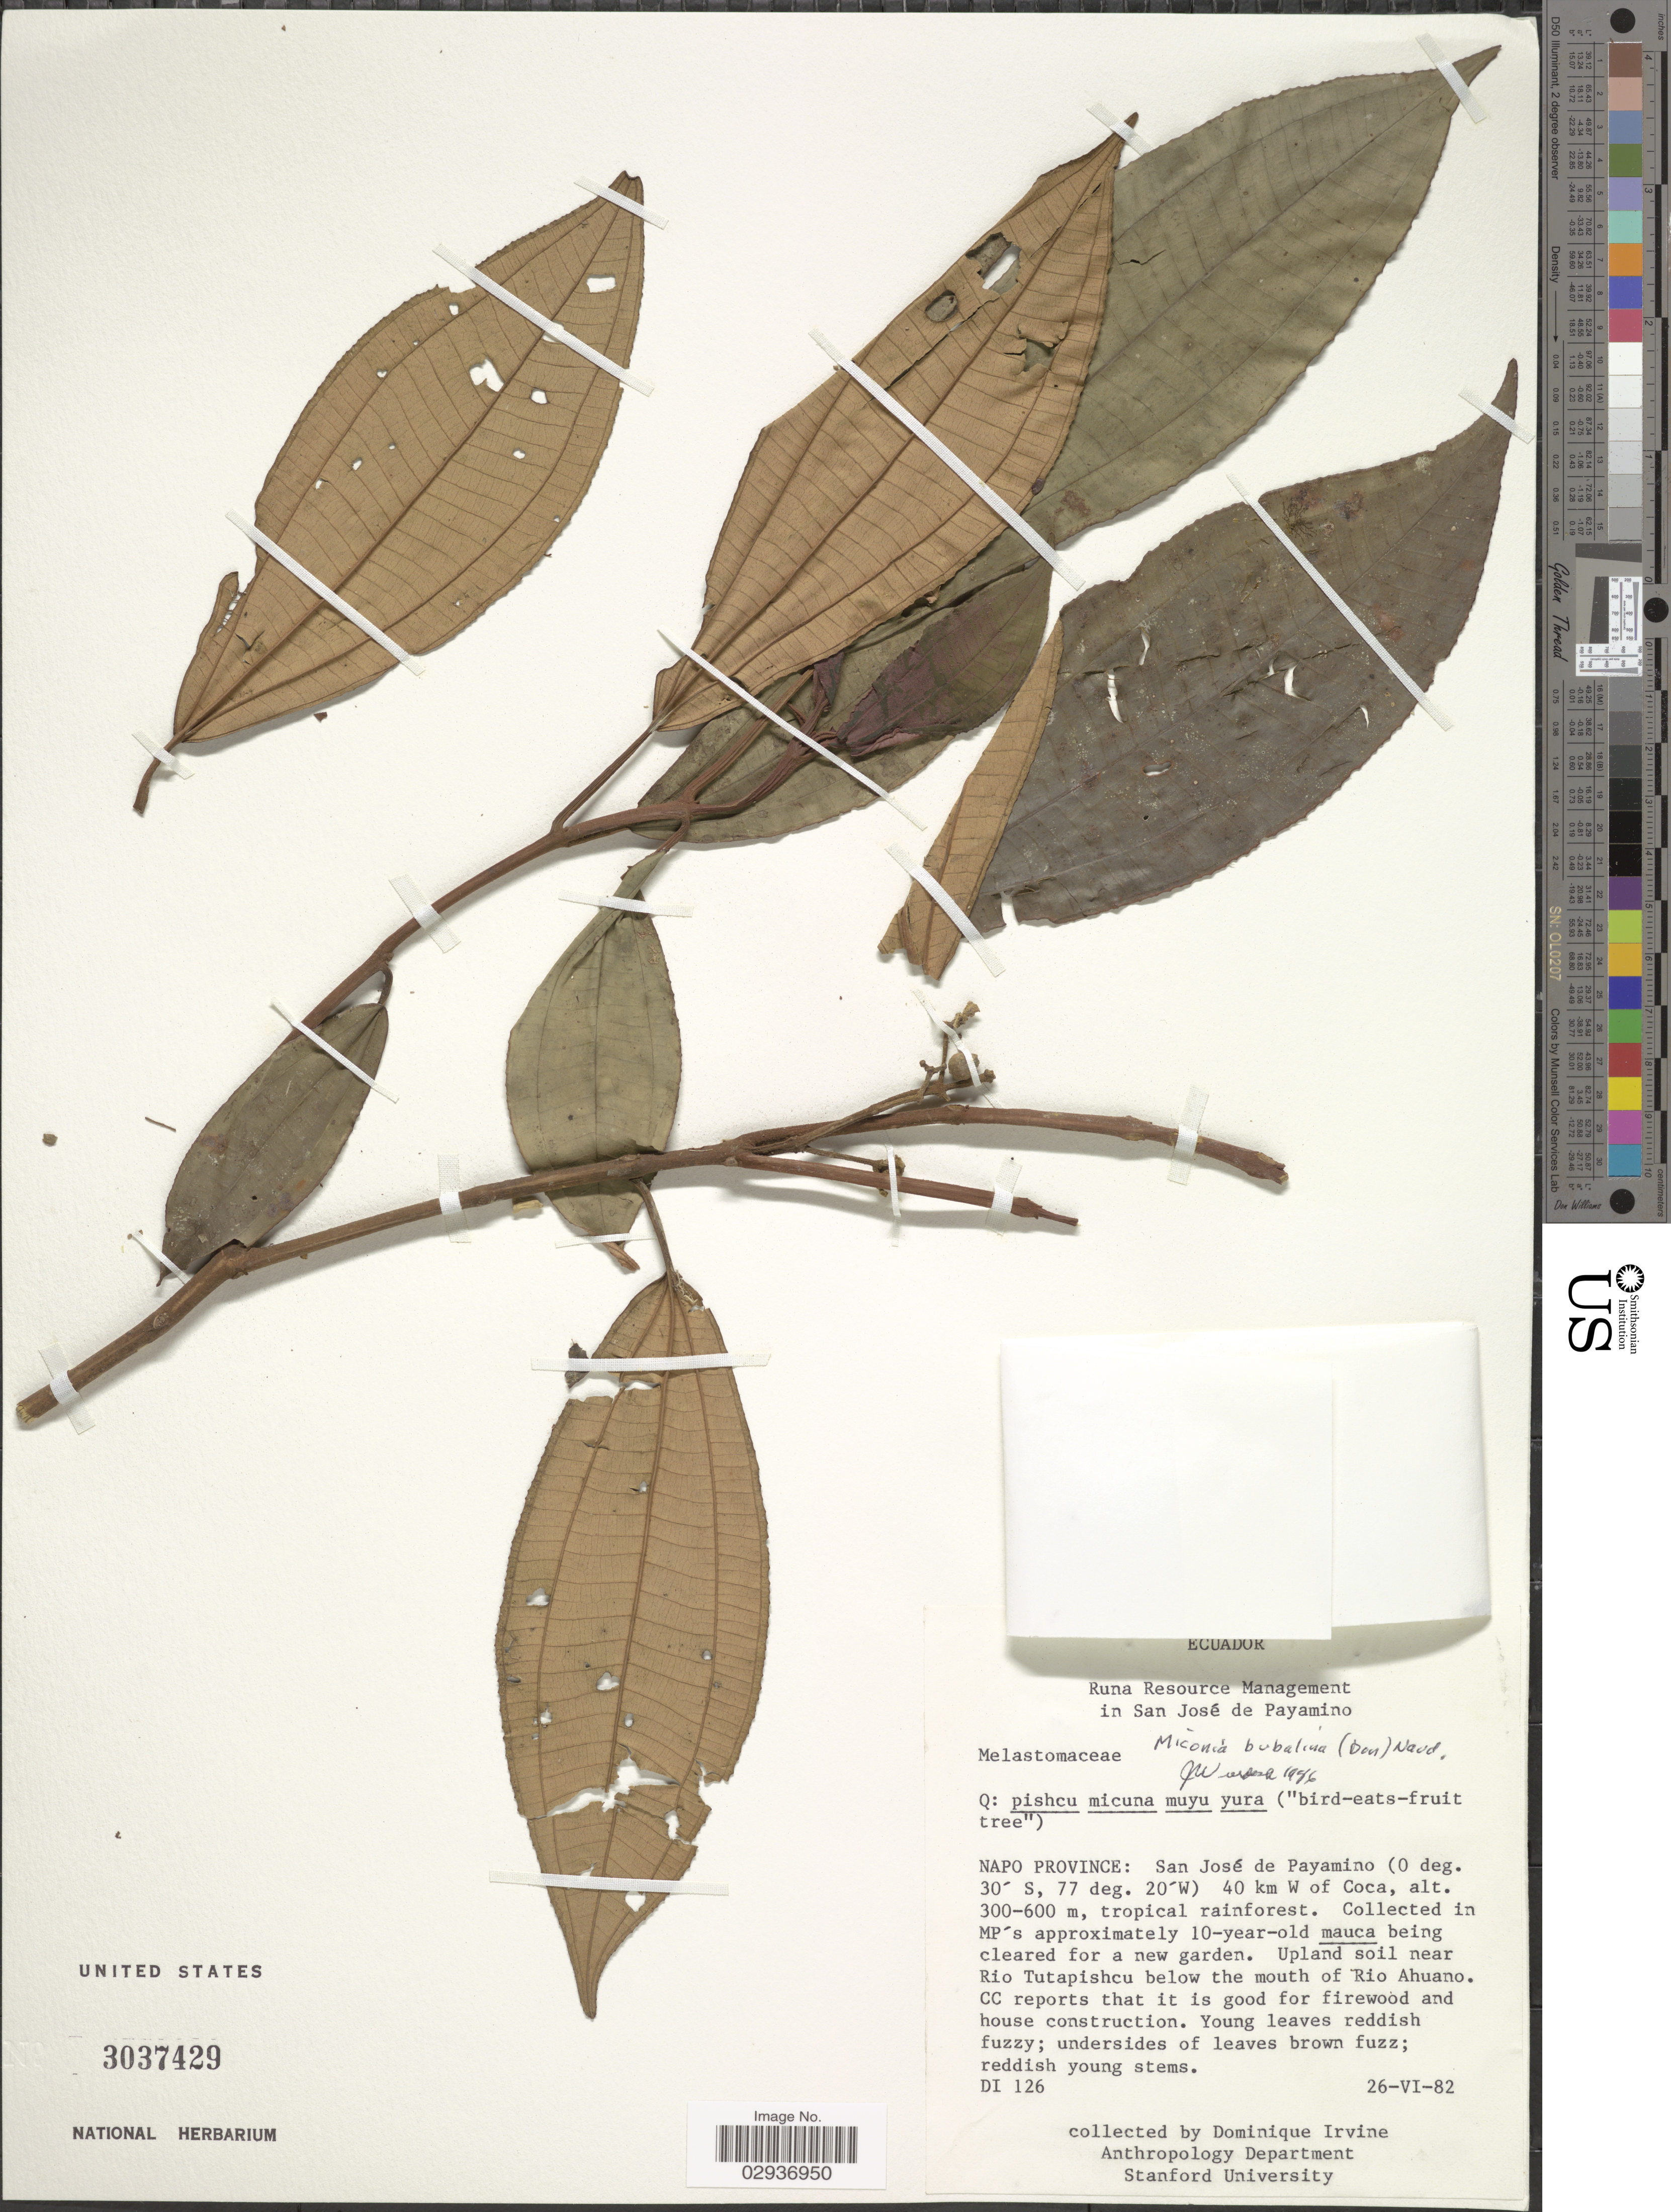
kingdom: Plantae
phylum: Tracheophyta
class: Magnoliopsida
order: Myrtales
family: Melastomataceae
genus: Miconia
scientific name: Miconia bubalina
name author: Naudin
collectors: D. Irvine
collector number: DI126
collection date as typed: Transcribed d/m/y: 26/6/82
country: Ecuador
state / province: Napo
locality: San José de Payamino 40 km W of Cocla. Upland soil near Rio Tutapishcu below mouth of Rio Ahuano.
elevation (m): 300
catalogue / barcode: US 3037429